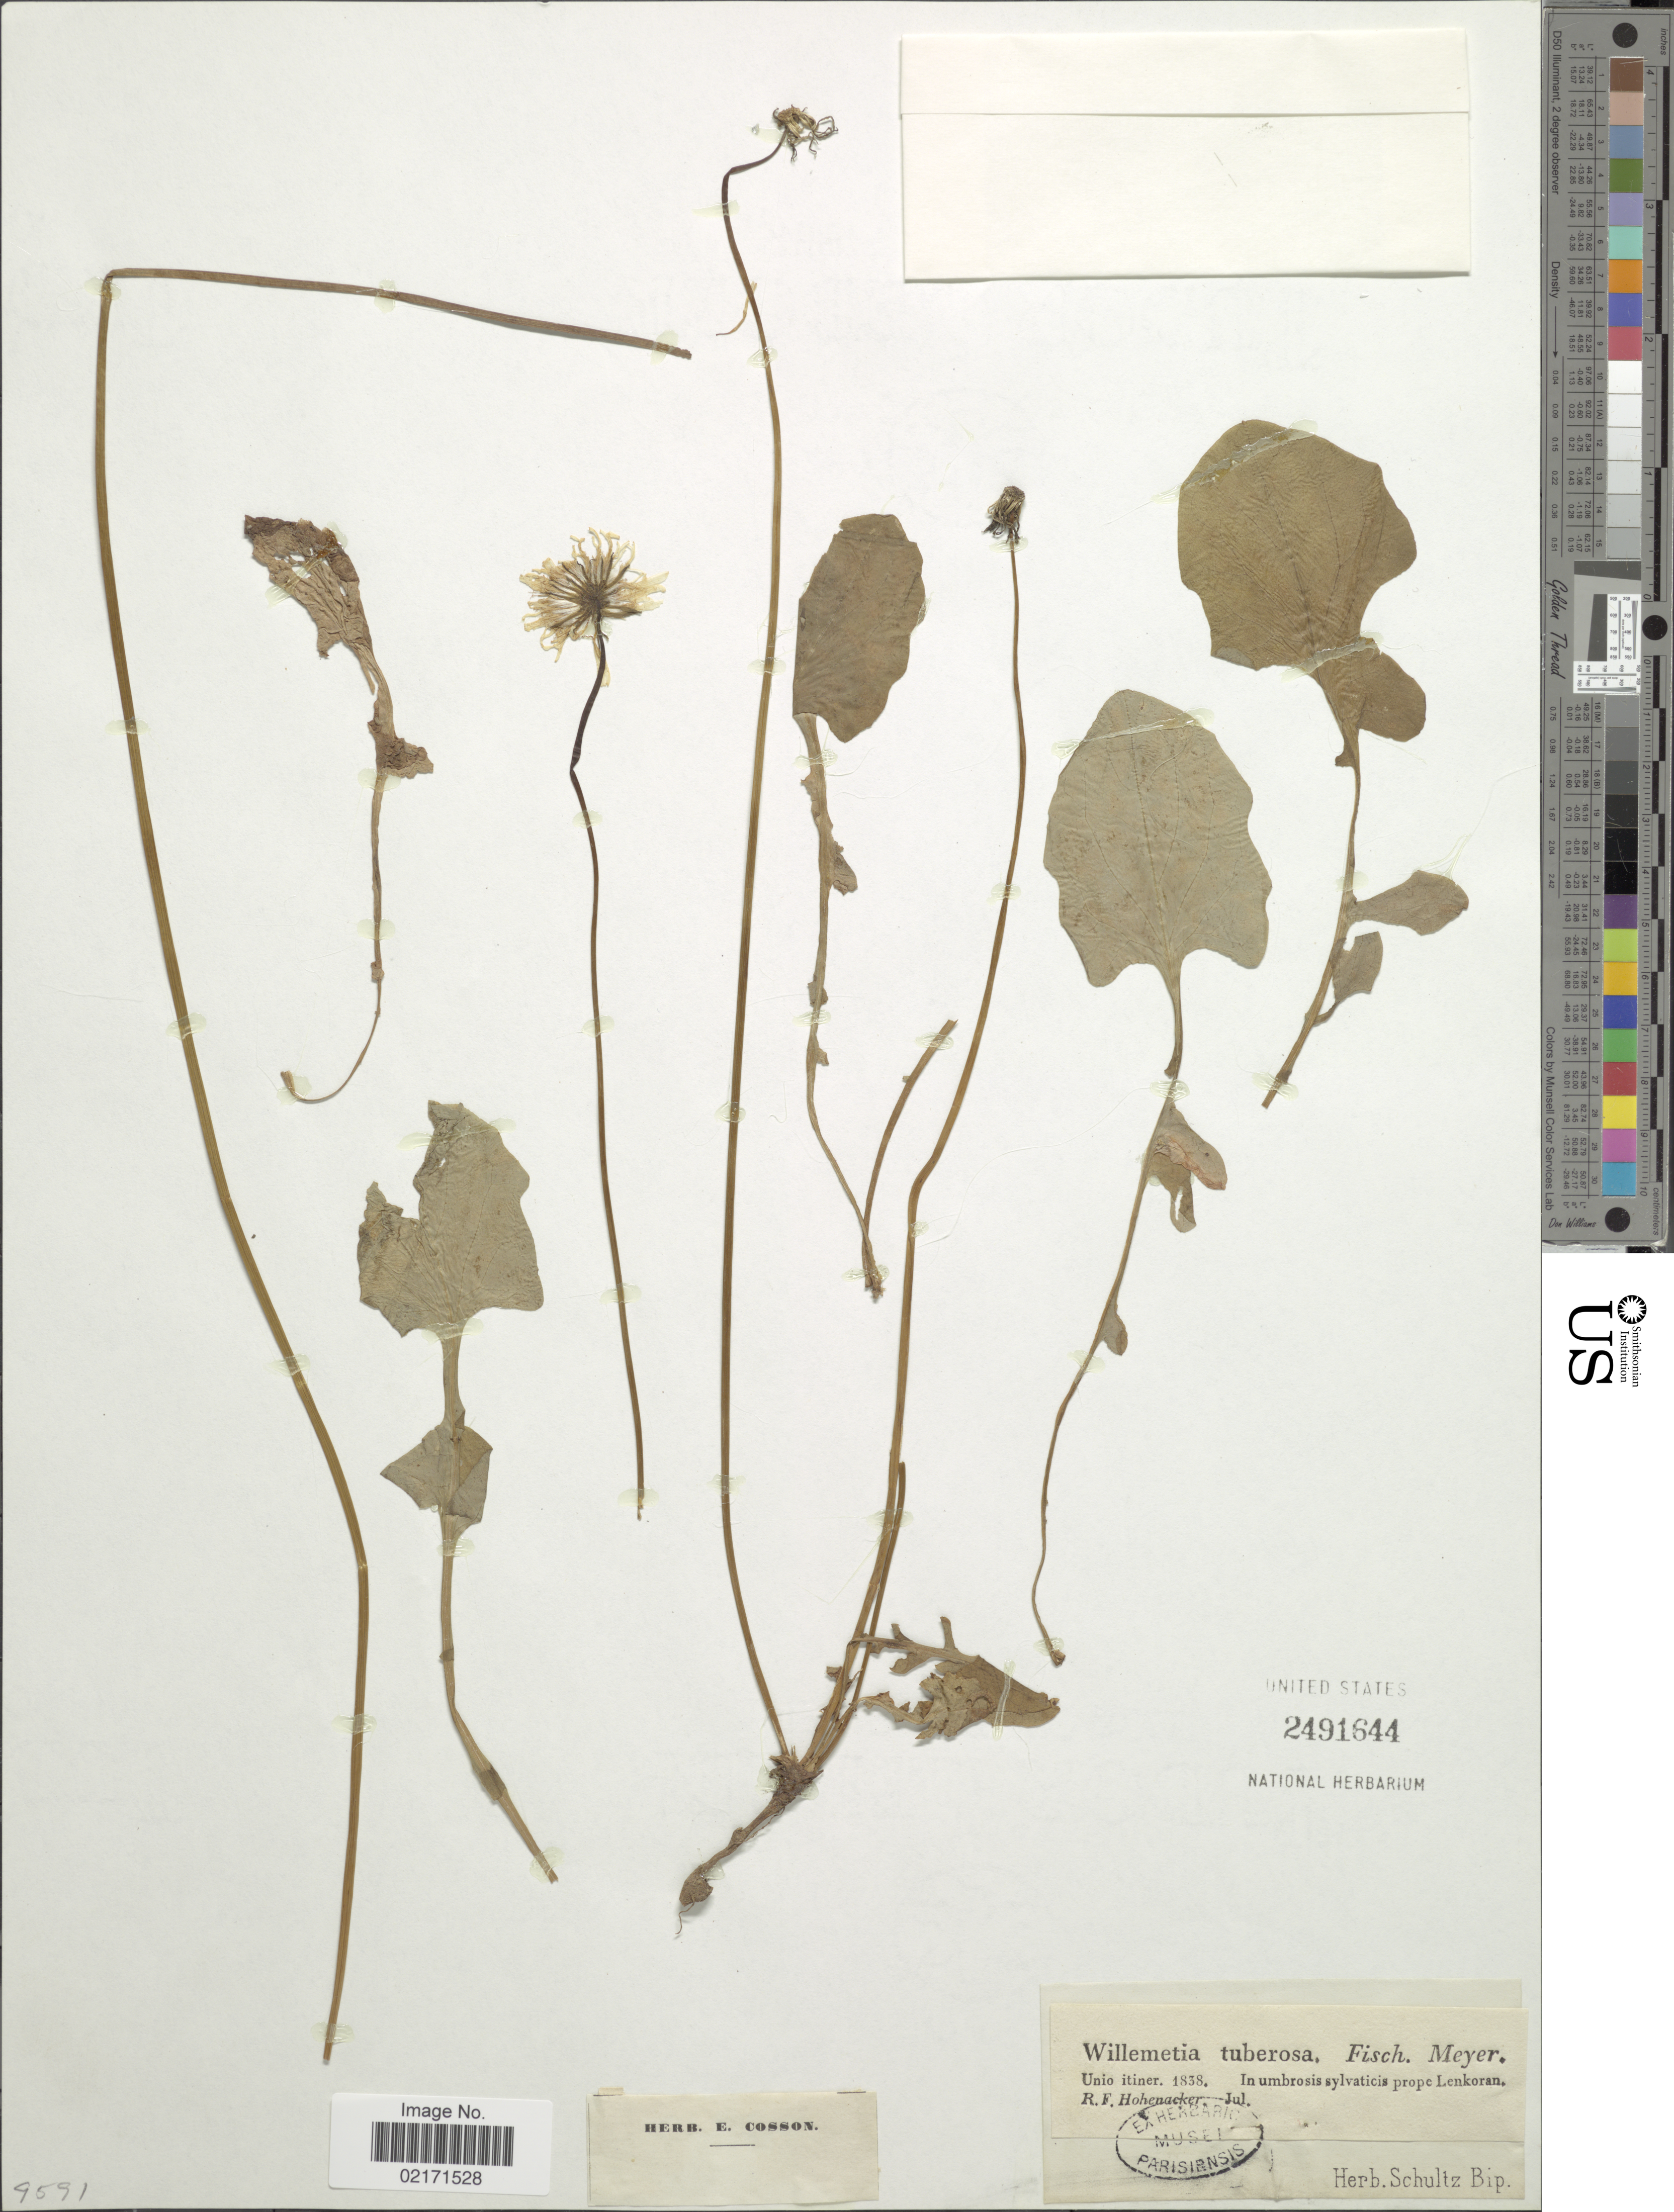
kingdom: Plantae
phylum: Tracheophyta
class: Magnoliopsida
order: Asterales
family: Asteraceae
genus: Willemetia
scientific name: Willemetia tuberosa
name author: Fisch. & C.A. Mey.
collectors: R. F. Hohenacker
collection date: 1838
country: Azerbaijan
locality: In umbrosis sylvaticis prope Lenkoran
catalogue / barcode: US 2491644